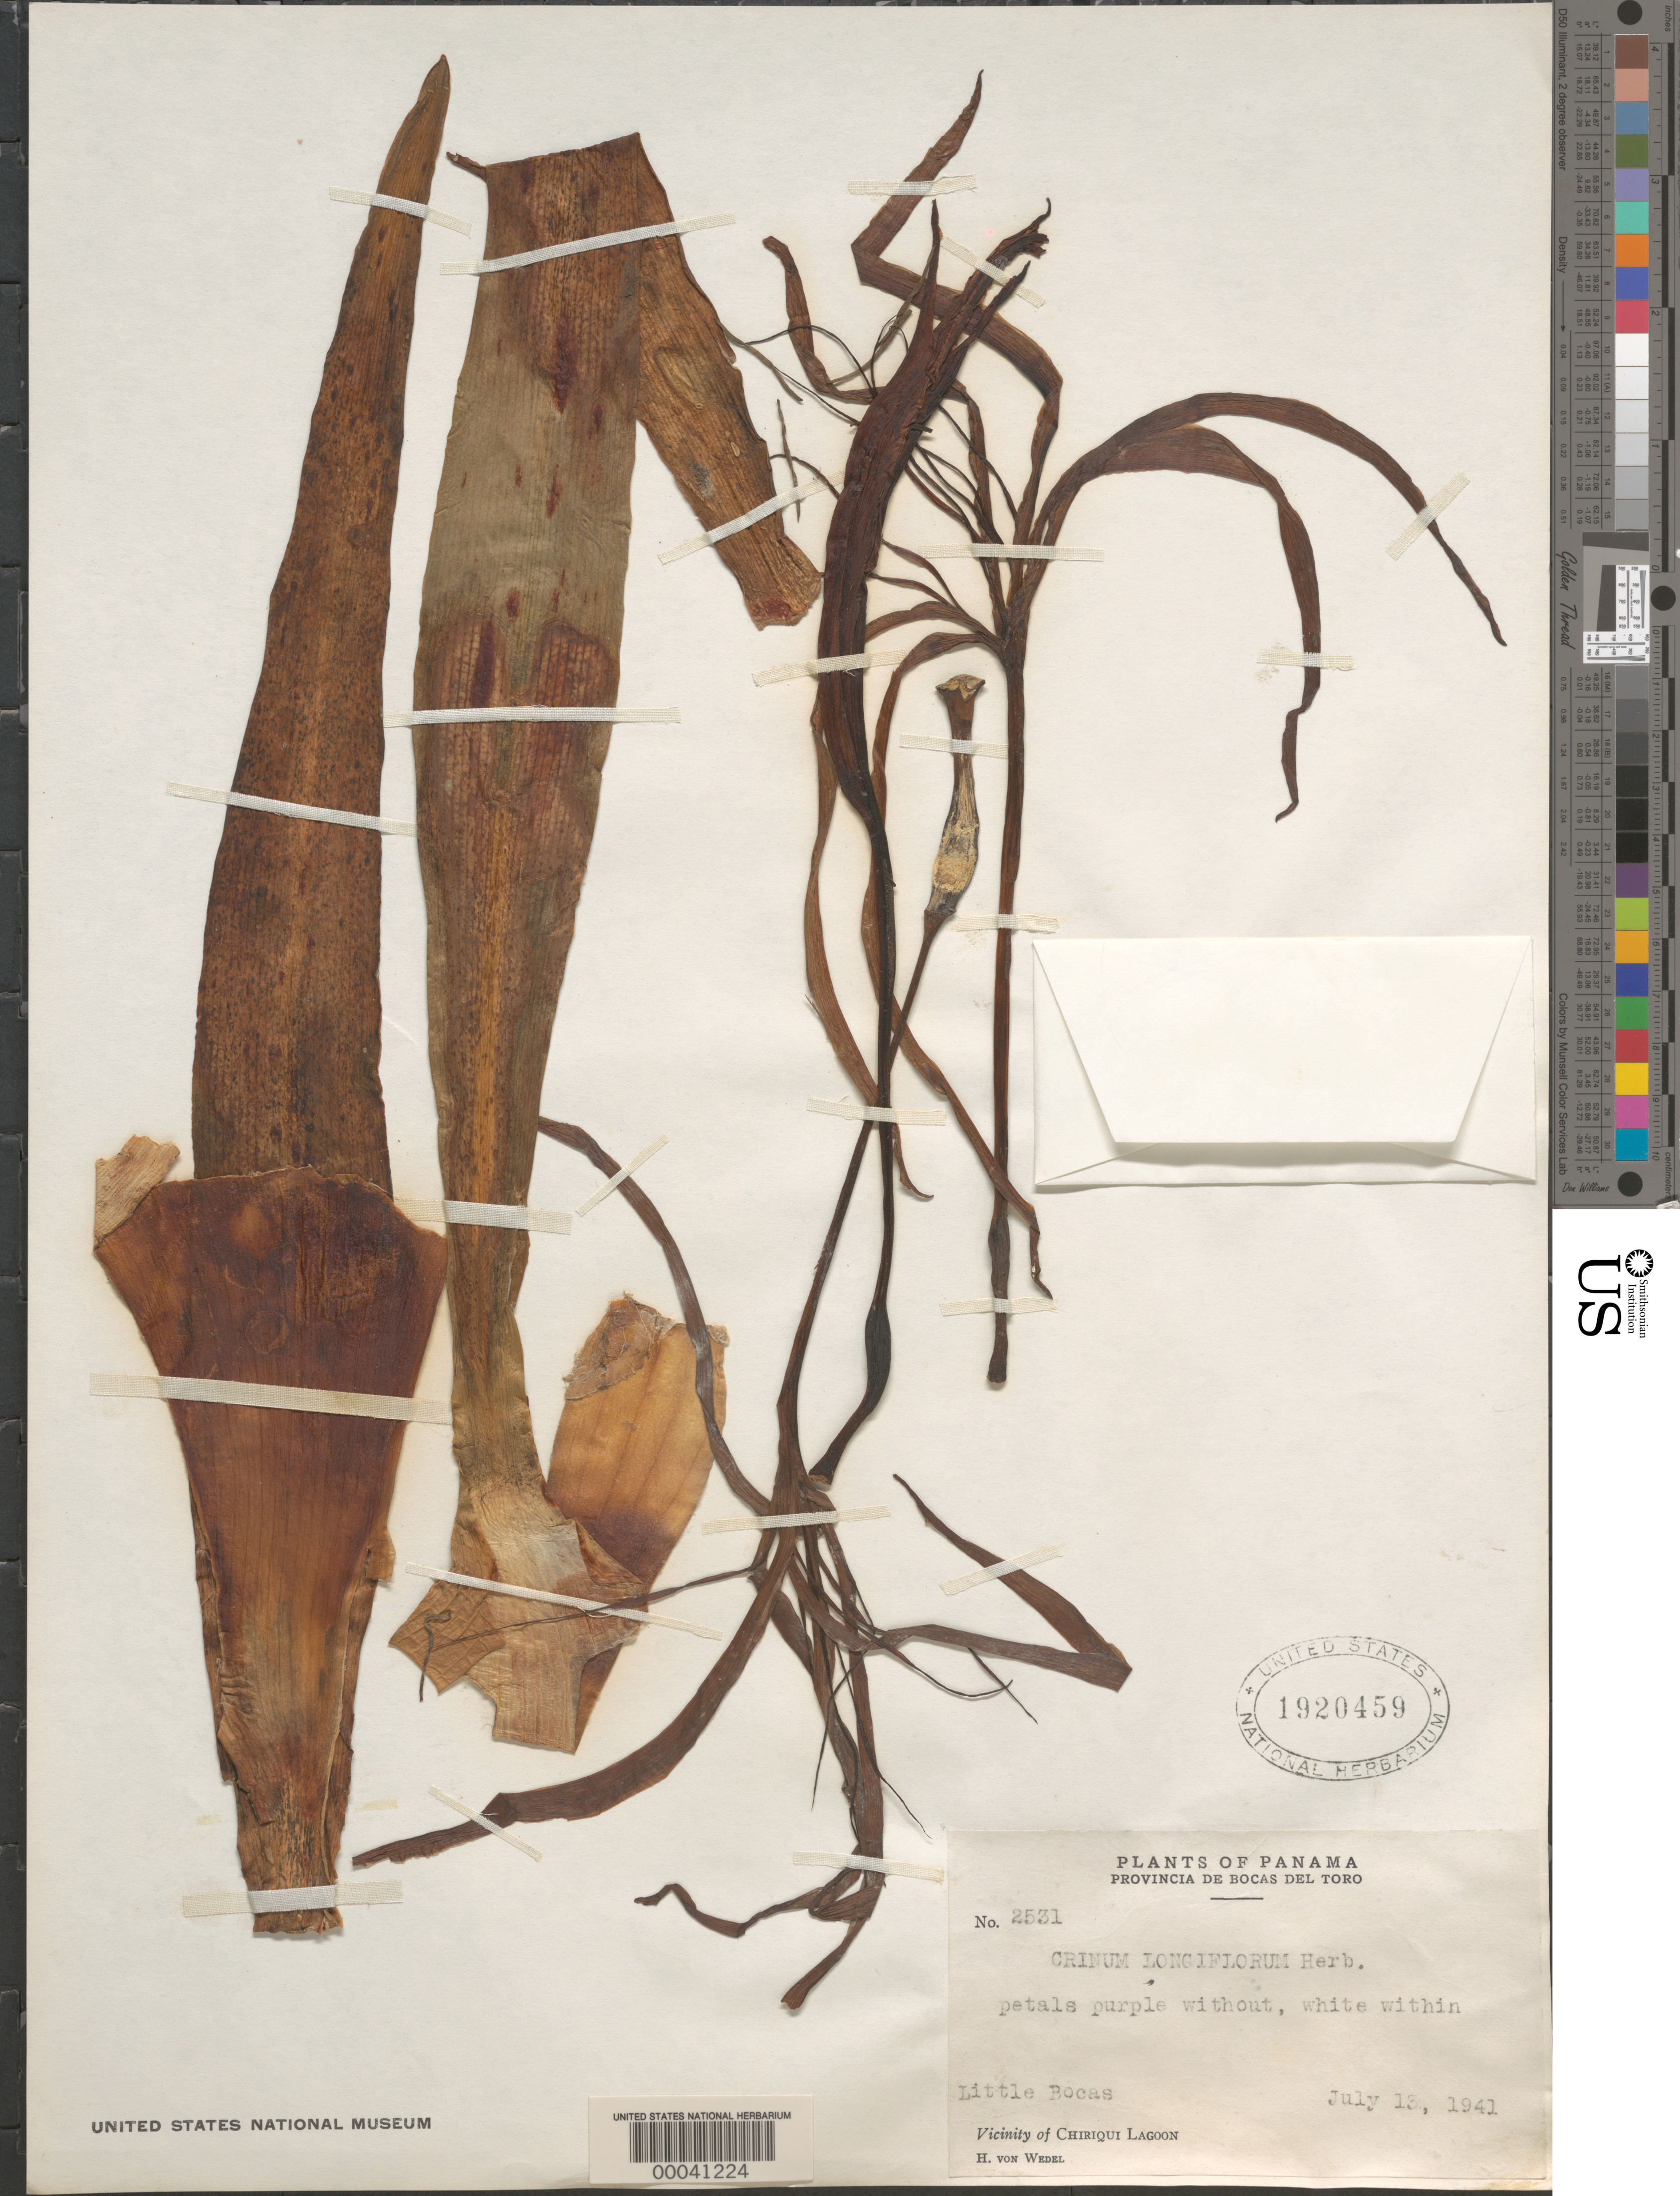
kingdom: Plantae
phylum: Tracheophyta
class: Liliopsida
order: Asparagales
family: Amaryllidaceae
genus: Crinum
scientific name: Crinum longiflorum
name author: Herb.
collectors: H. von Wedel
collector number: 2531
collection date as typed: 13 Jul 1941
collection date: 1941-07-13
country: Panama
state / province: Bocas del Toro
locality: Vicinity of Chiriquí Lagoon, Little Bocas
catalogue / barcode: US 1920459